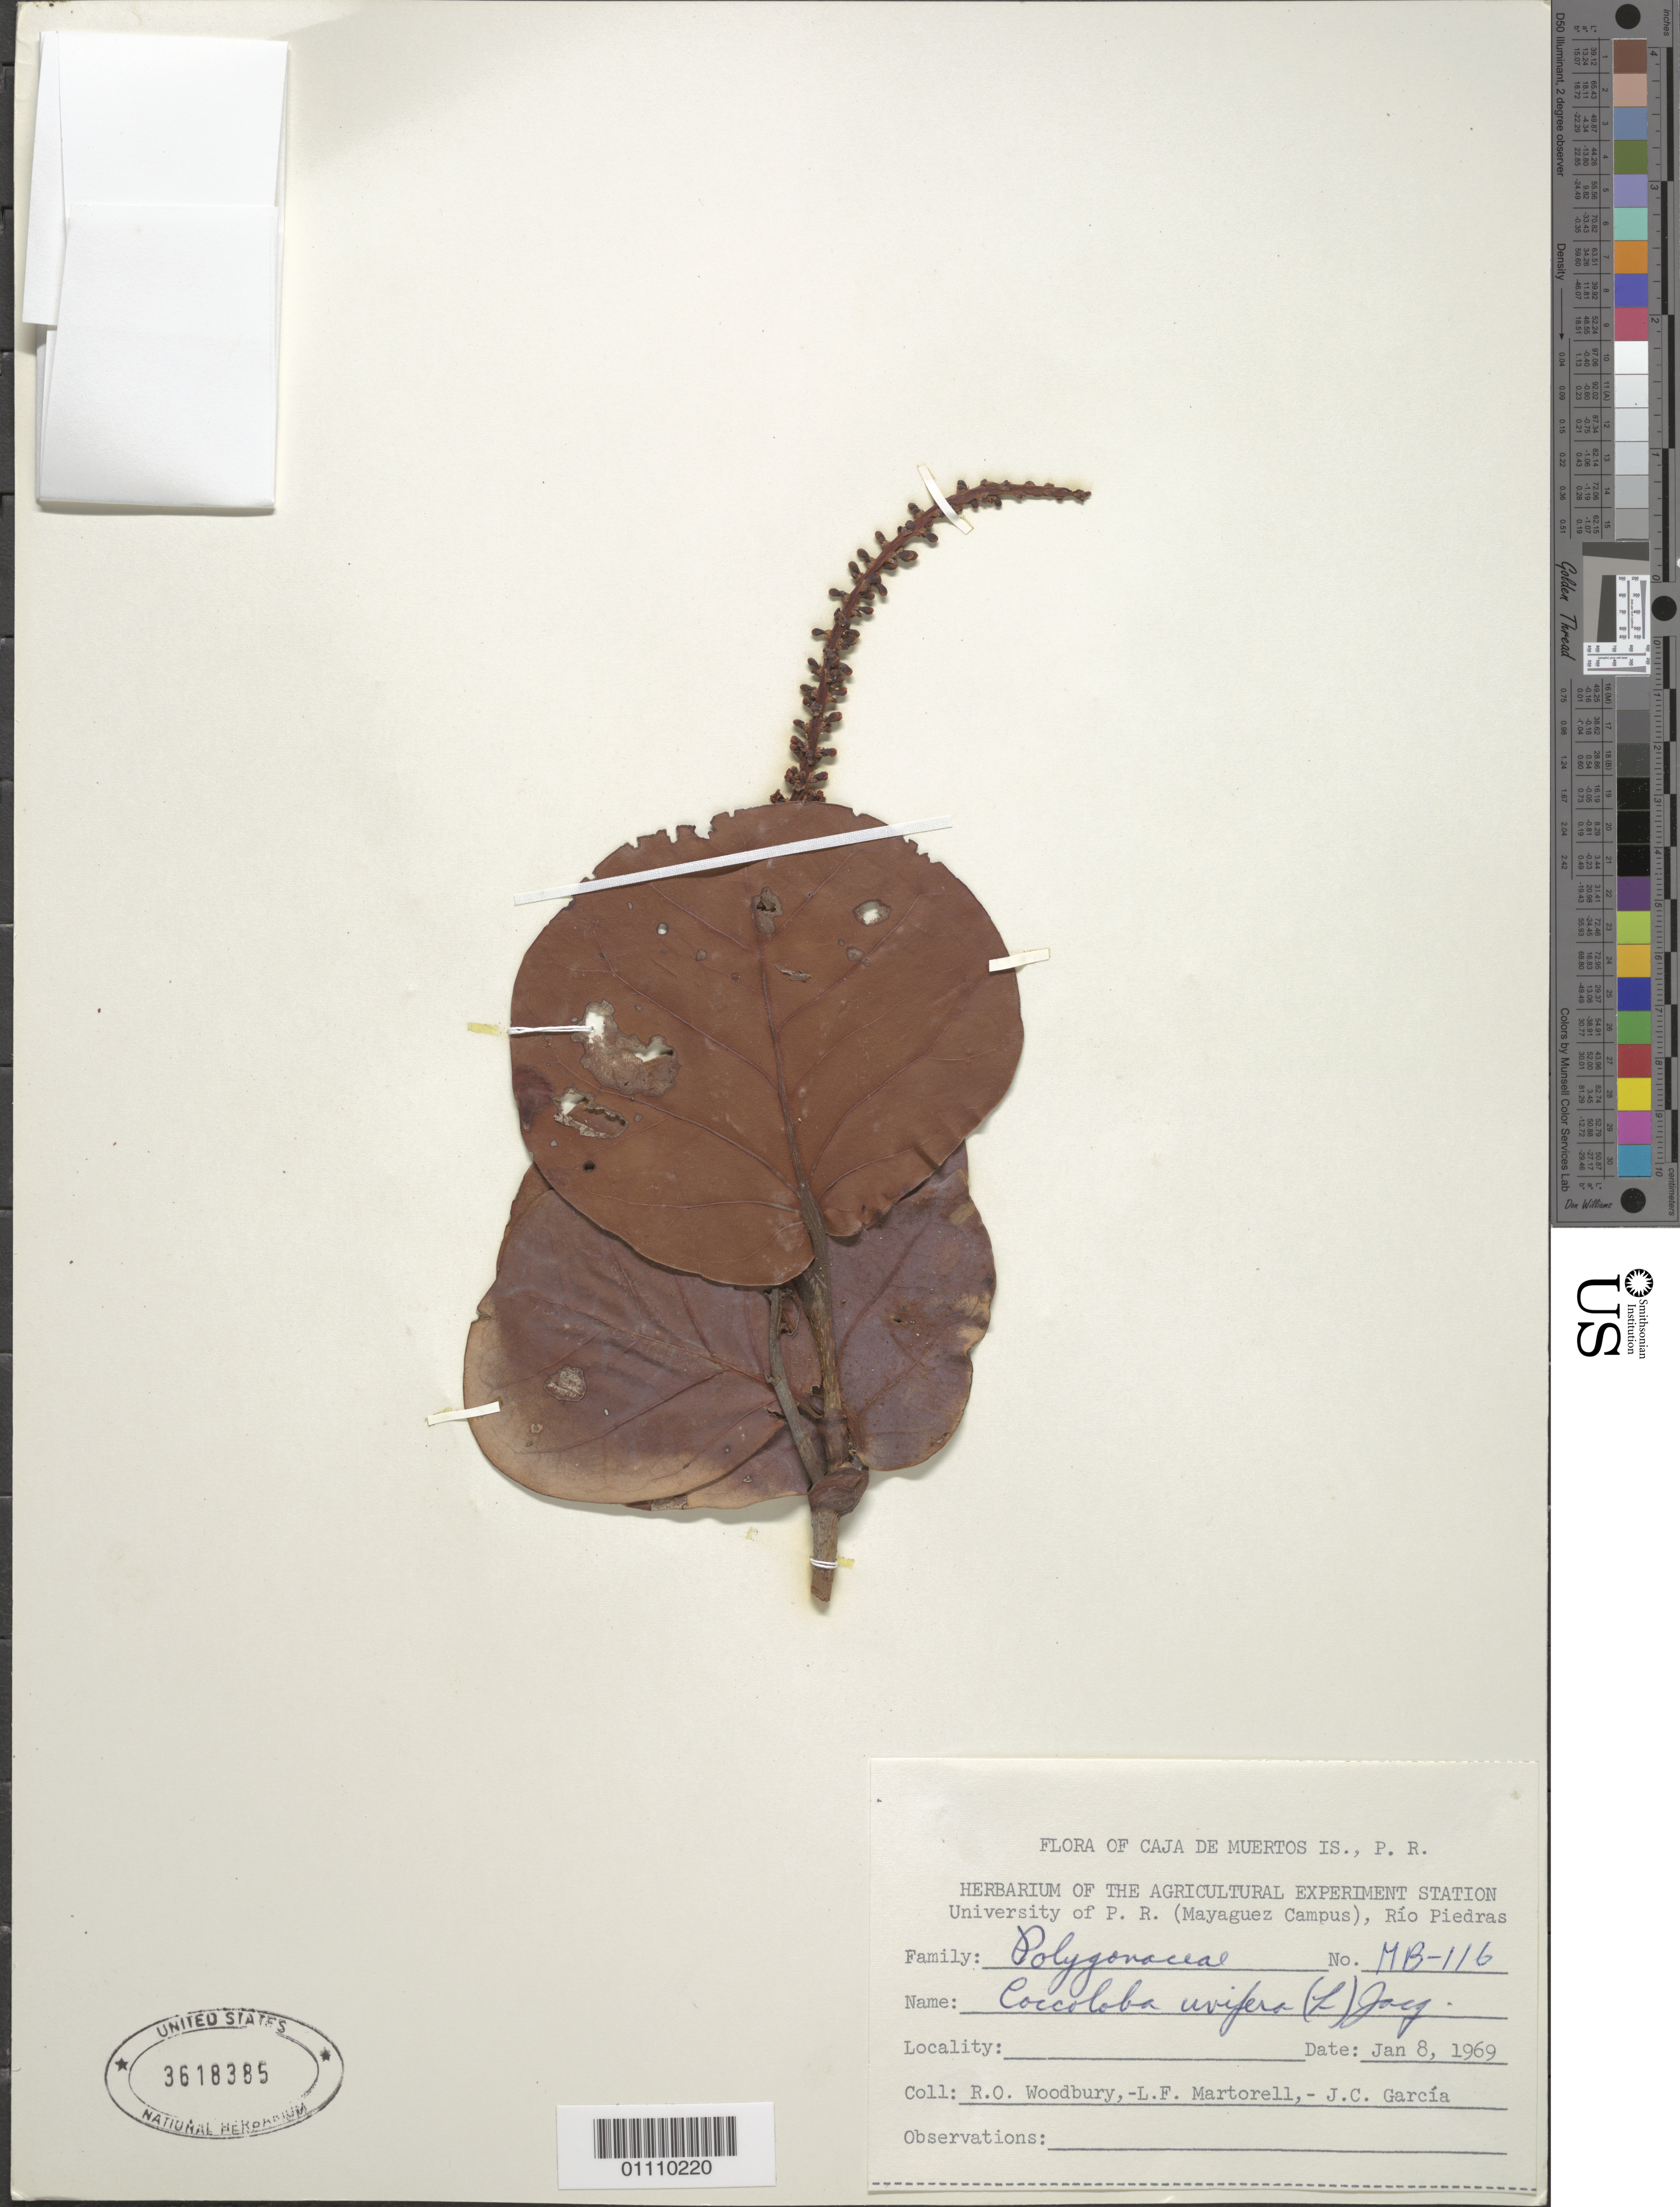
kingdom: Plantae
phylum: Tracheophyta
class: Magnoliopsida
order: Caryophyllales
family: Polygonaceae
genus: Coccoloba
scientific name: Coccoloba uvifera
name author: L.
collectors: R. O. Woodbury, L. Martorell & J. García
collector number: MB-116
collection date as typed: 08 Jan 1969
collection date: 1969-01-08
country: Puerto Rico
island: Caja de Muertos I.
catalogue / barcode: US 3618385